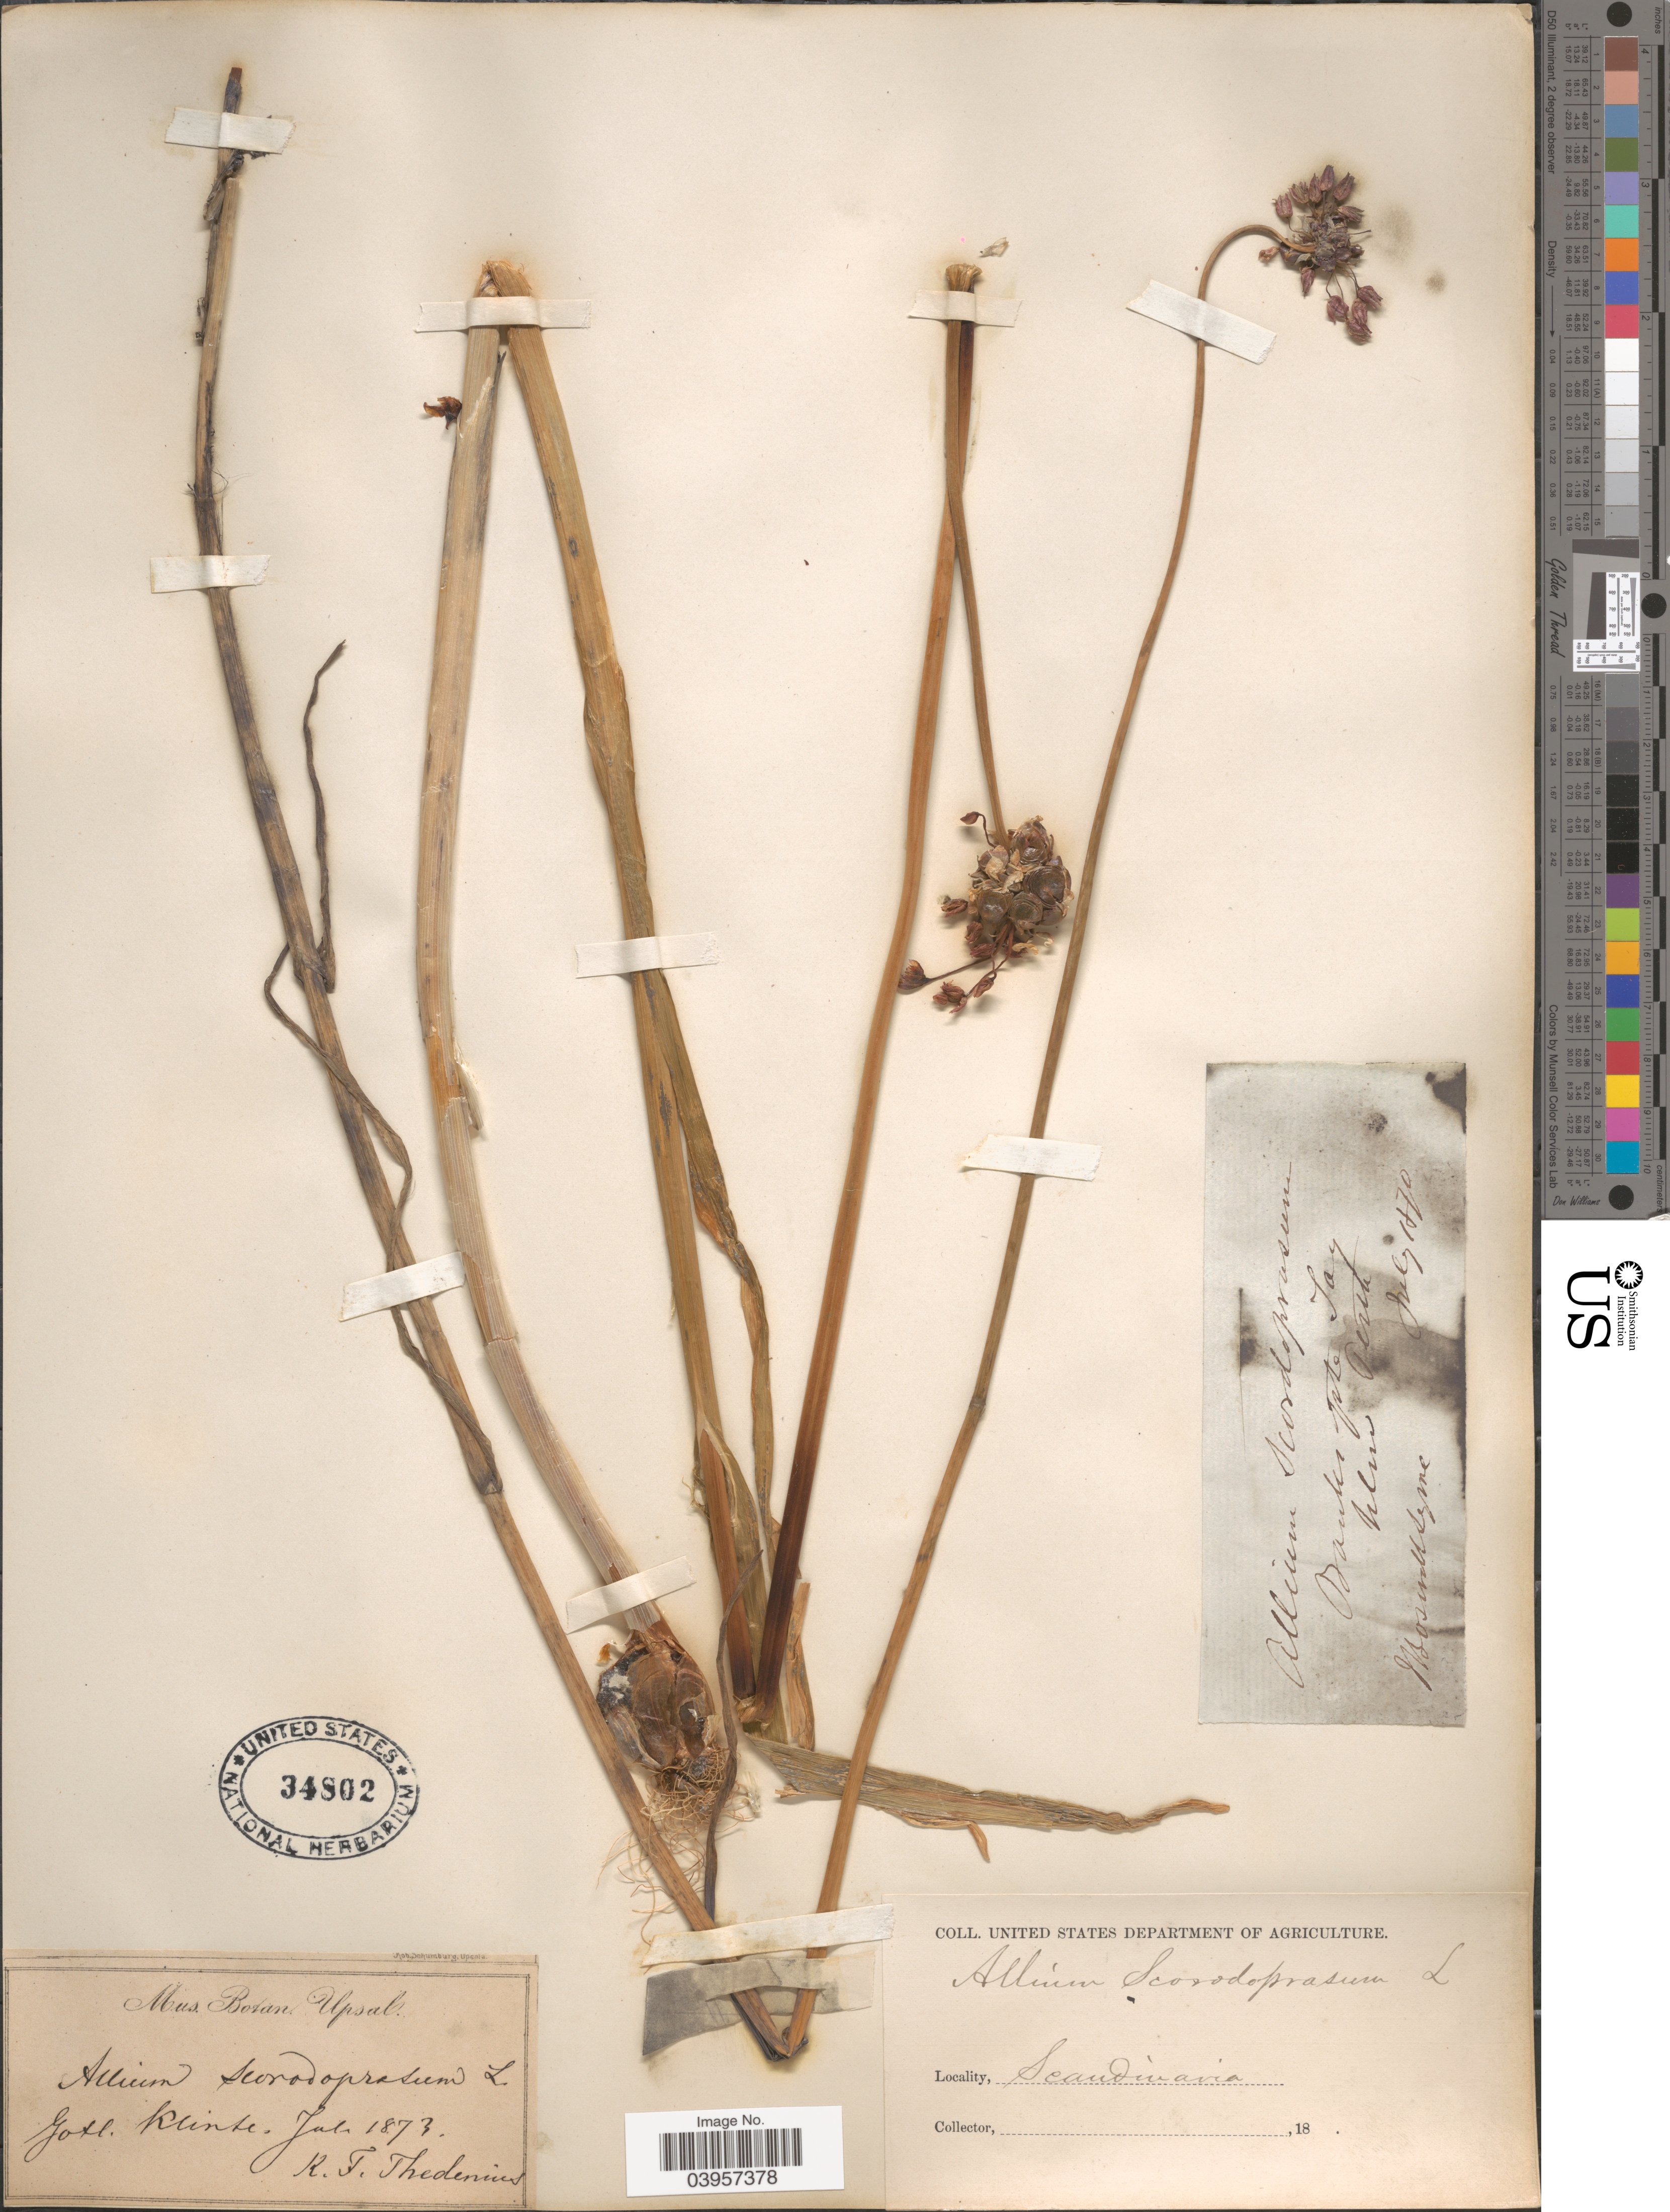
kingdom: Plantae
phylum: Tracheophyta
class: Liliopsida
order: Asparagales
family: Amaryllidaceae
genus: Allium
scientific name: Allium scorodoprasum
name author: L.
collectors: K. Thedenius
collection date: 1873-07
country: Sweden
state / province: Gotland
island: Gotland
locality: Scandinavia. Gotl. Klinte.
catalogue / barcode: US 34802